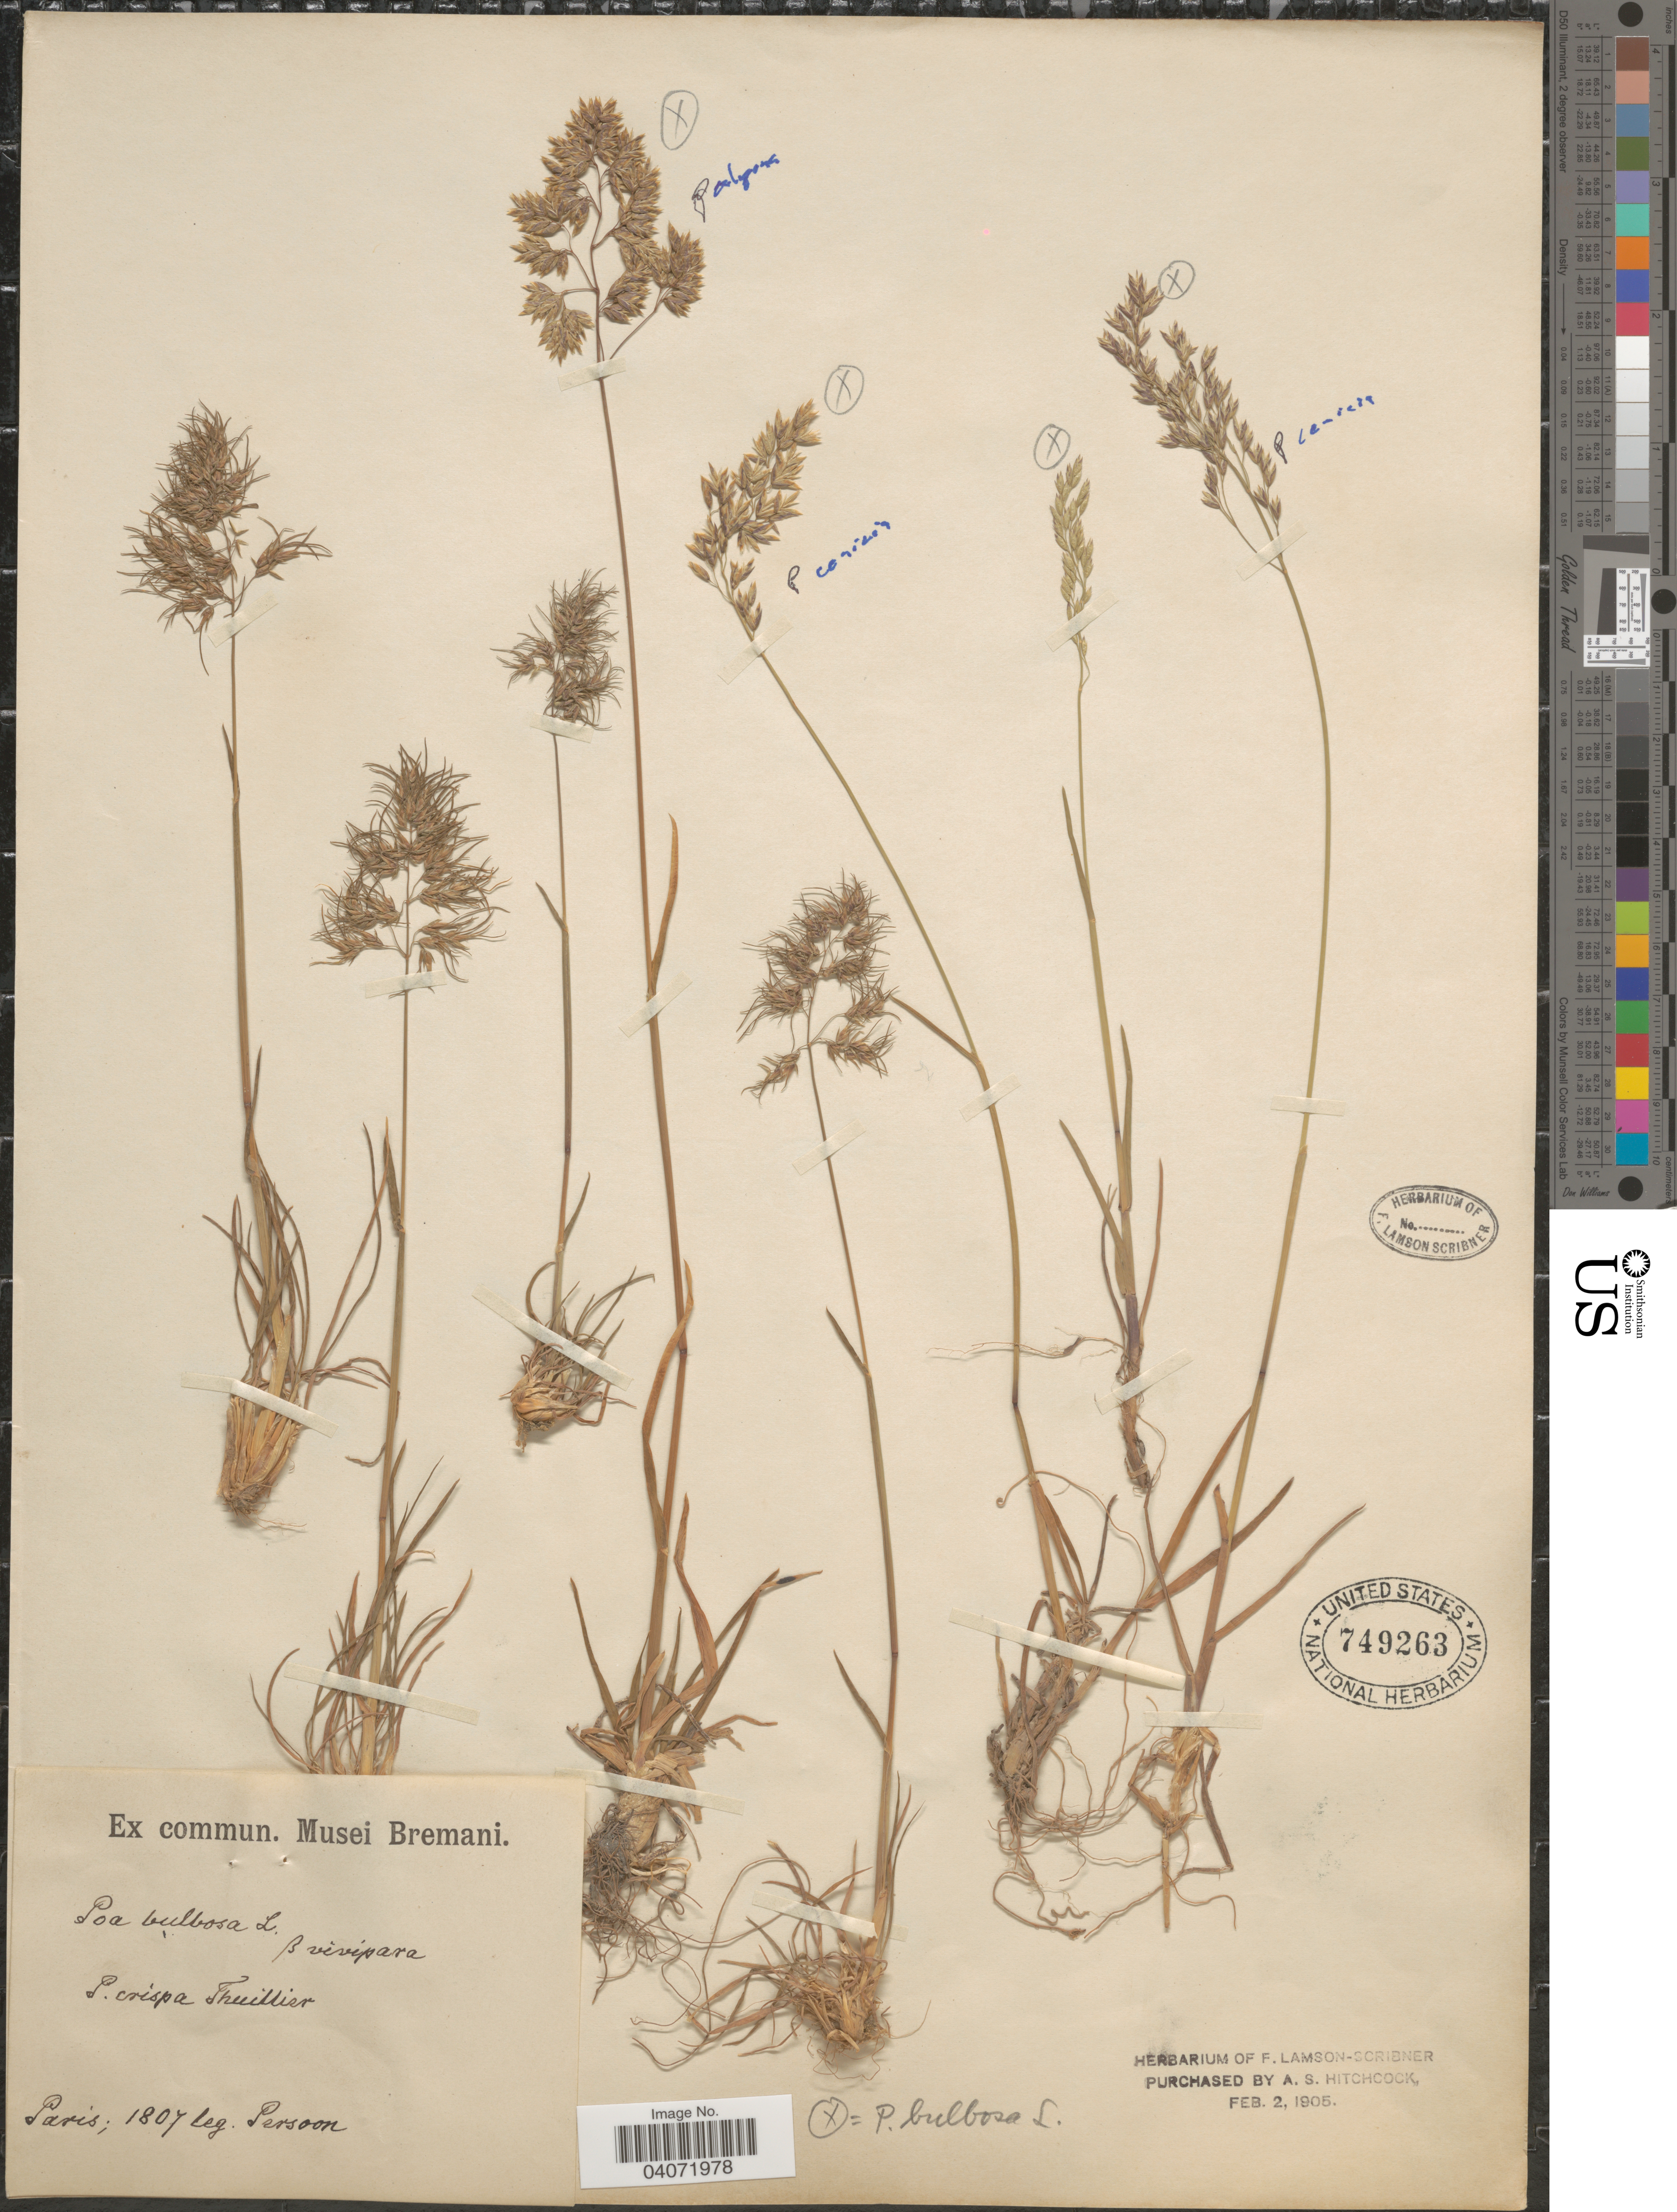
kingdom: Plantae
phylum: Tracheophyta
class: Liliopsida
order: Poales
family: Poaceae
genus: Poa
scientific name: Poa bulbosa subsp. bulbosa var. vivipara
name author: Koeler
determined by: Soreng, Robert J., Research Associate (BOT), Smithsonian Institution - National Museum of Natural History (UNITED STATES)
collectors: Persoon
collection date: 1807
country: France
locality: Paris.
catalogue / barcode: US 749263